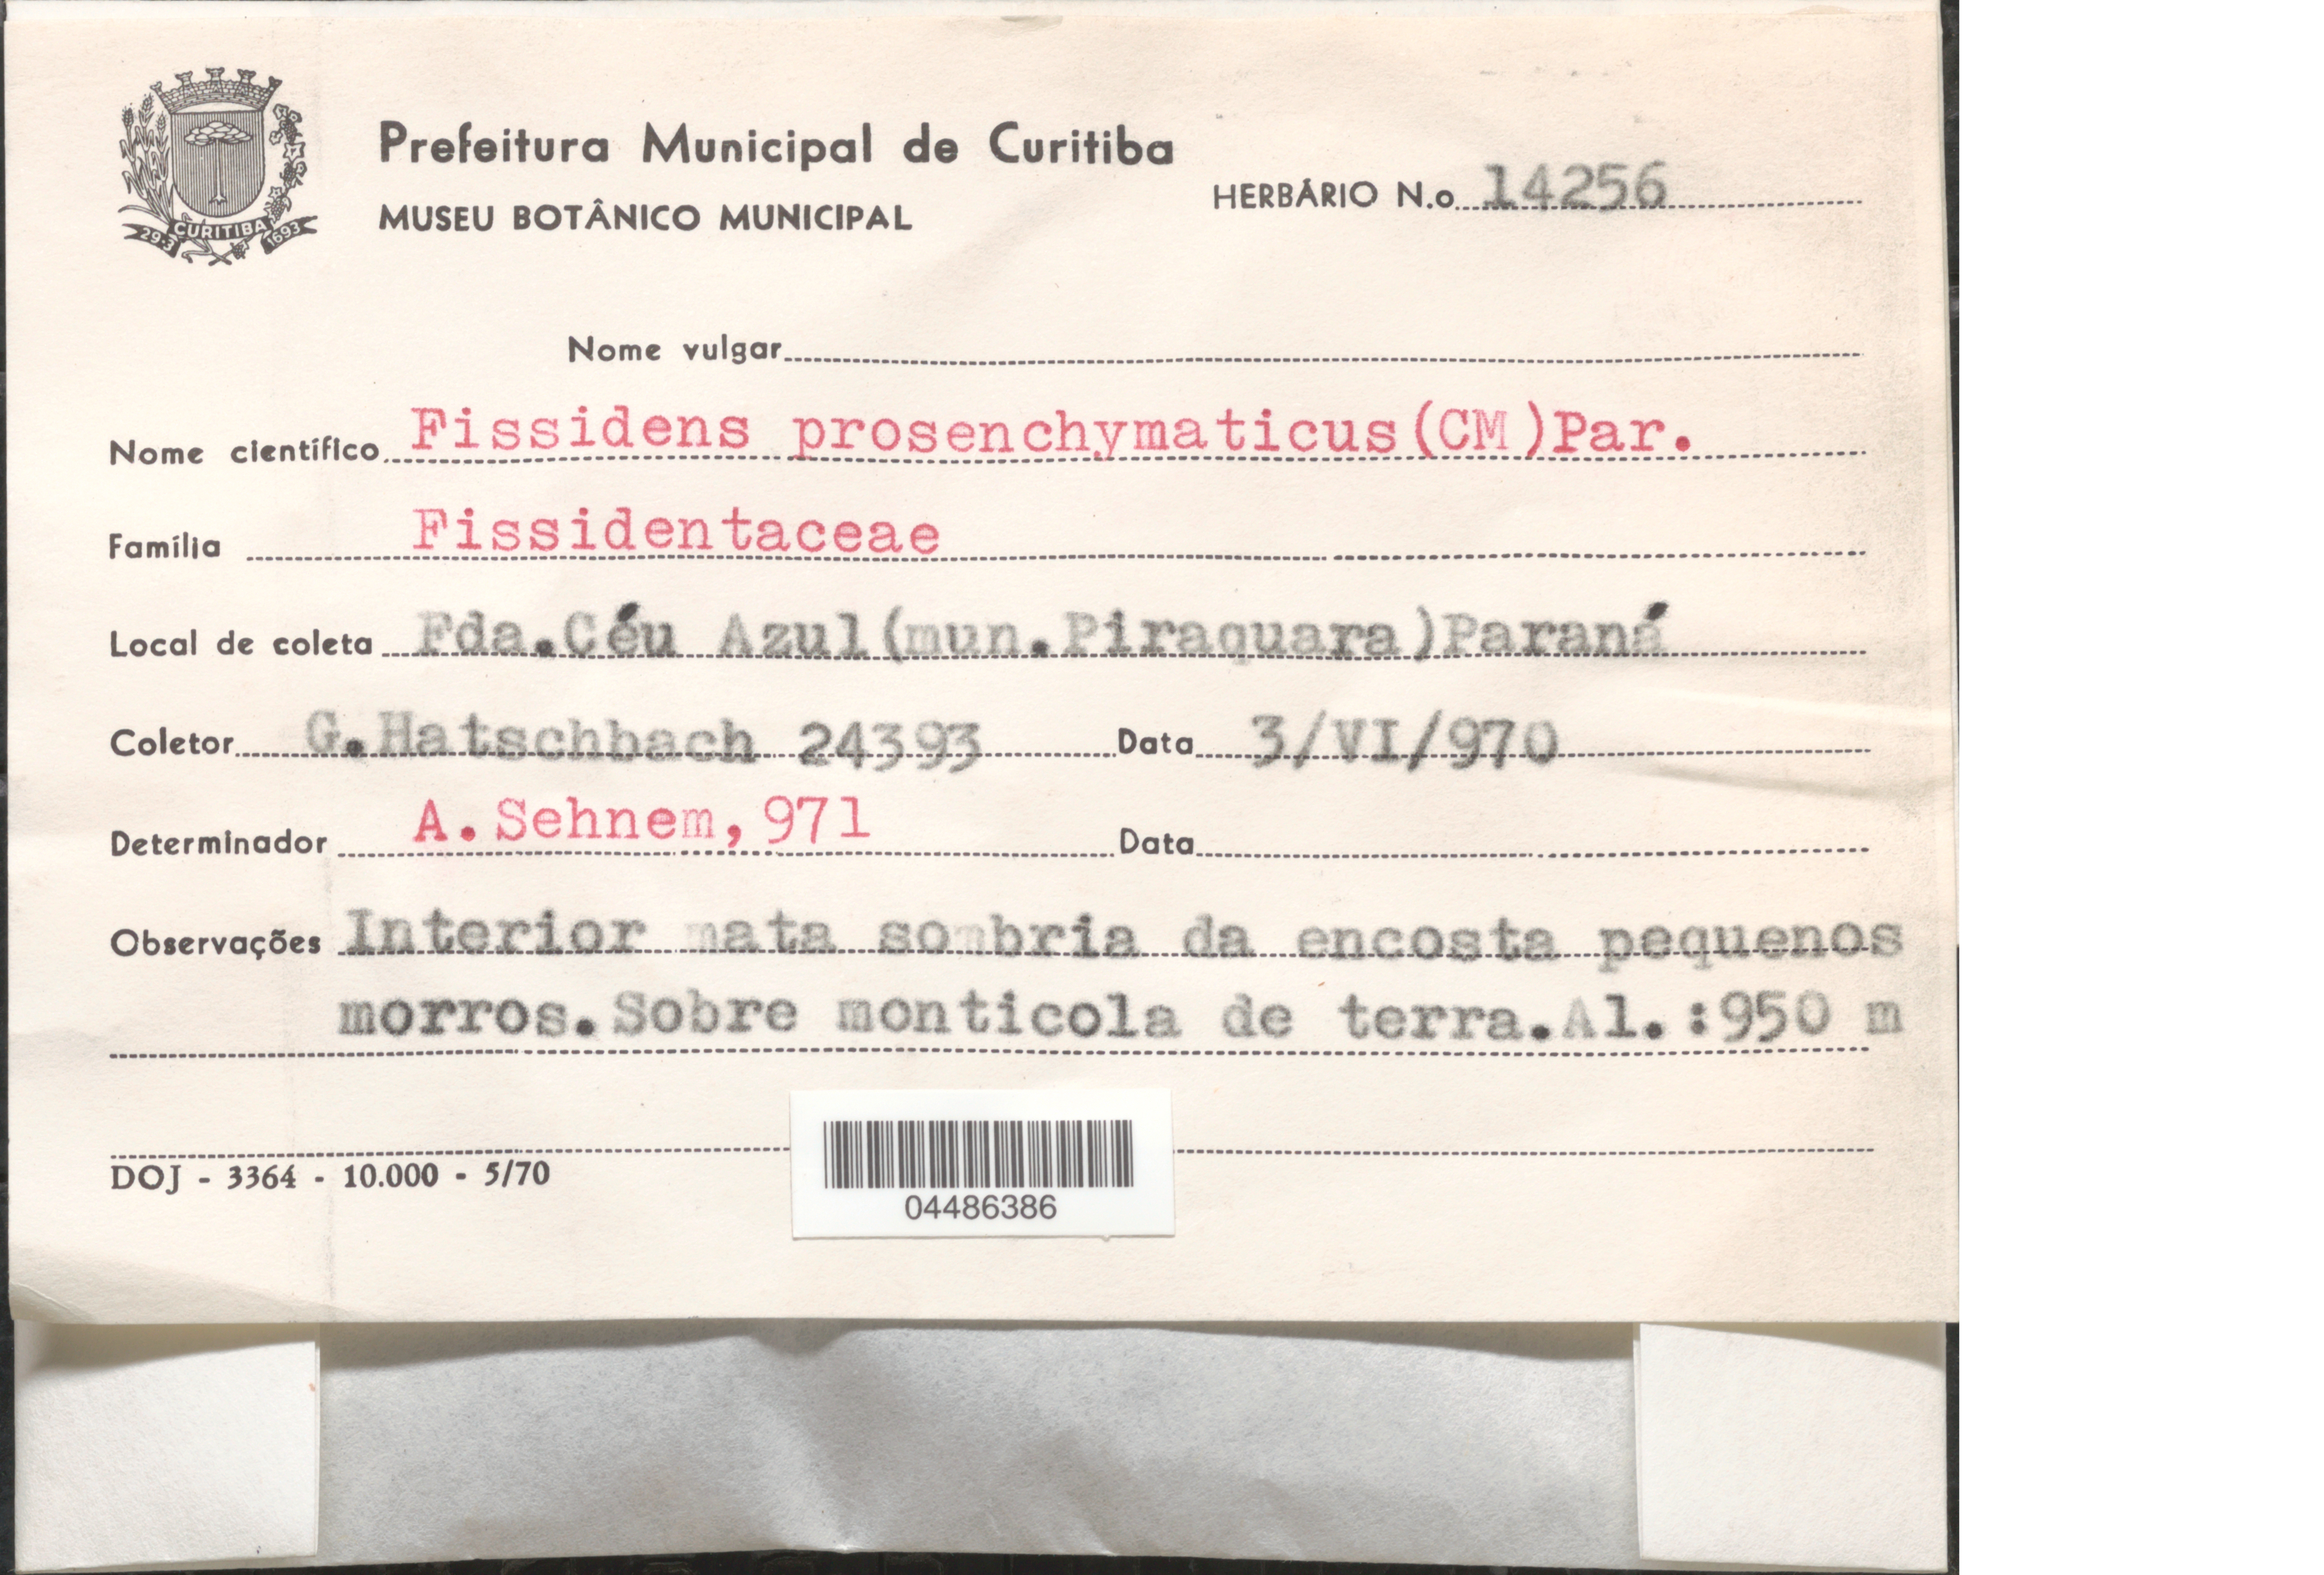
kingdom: Plantae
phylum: Bryophyta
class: Bryopsida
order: Dicranales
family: Fissidentaceae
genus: Fissidens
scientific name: Fissidens pseudobryoides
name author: Schlieph.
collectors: G. Hatschbach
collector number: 24393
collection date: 1970-06-03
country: Brazil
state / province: Paraná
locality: Fda. Céu Azul (mun. Piraquara).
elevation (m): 950